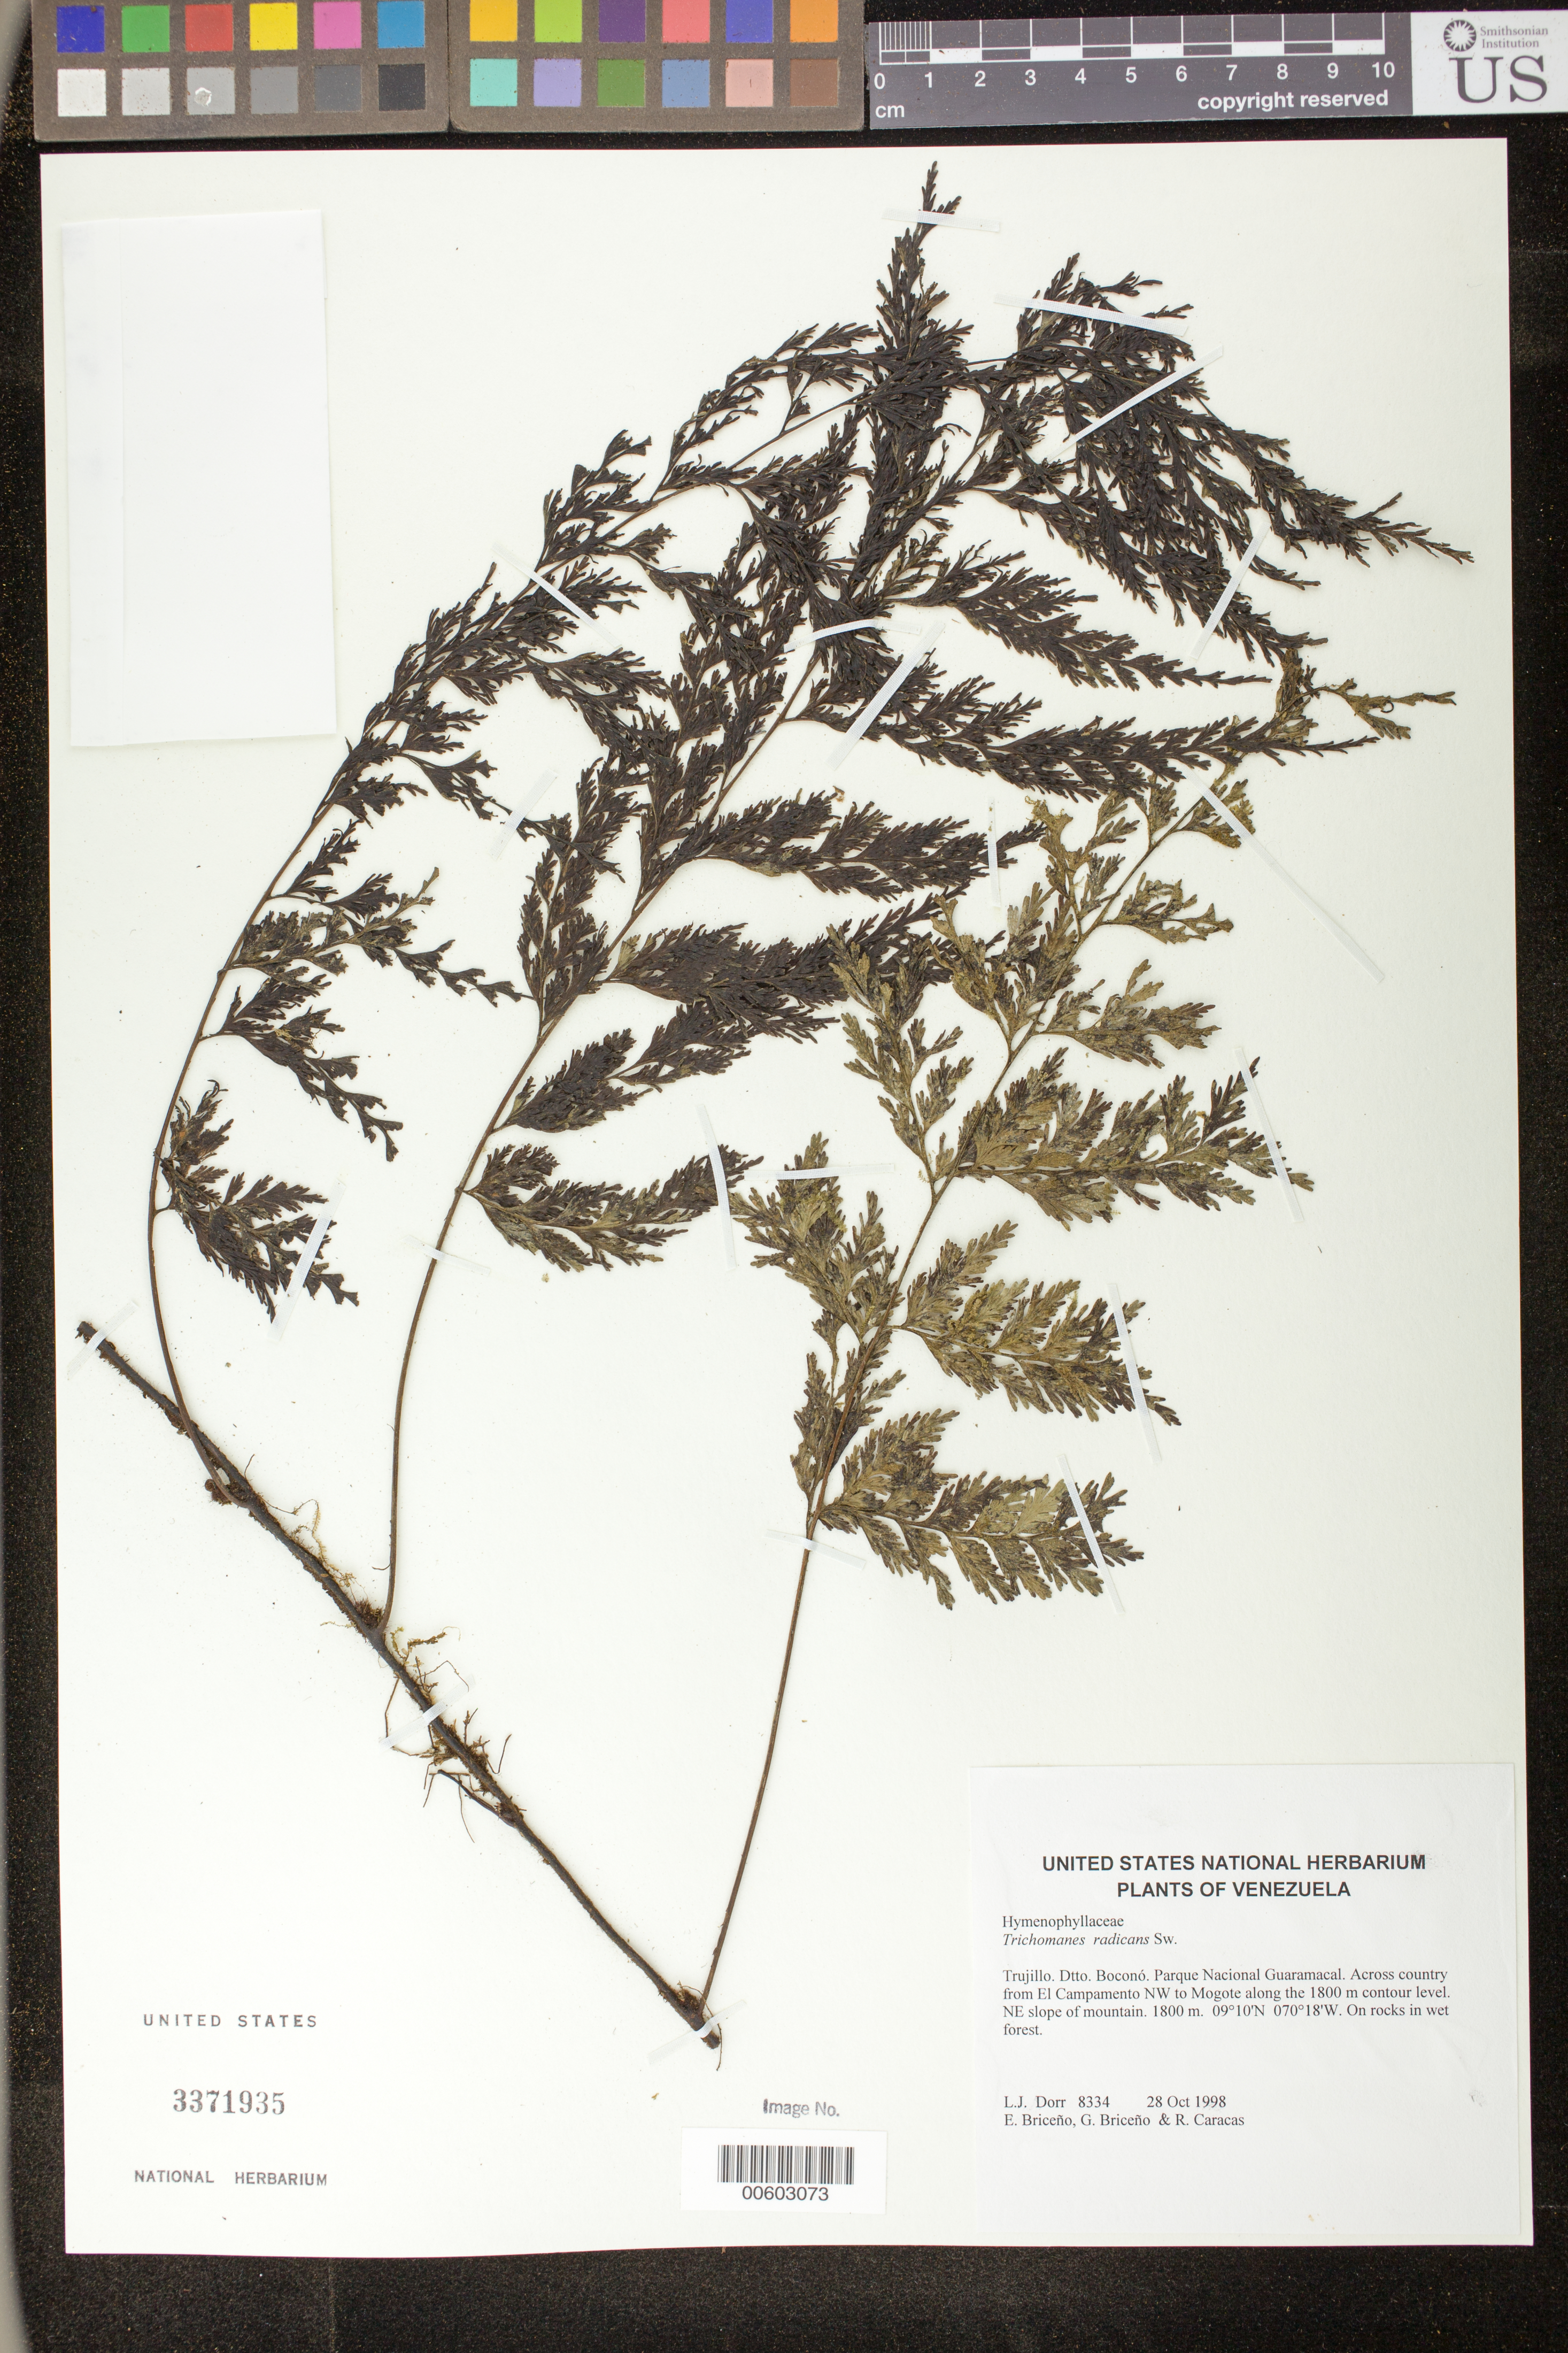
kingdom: Plantae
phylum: Tracheophyta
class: Polypodiopsida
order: Hymenophyllales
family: Hymenophyllaceae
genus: Trichomanes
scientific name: Trichomanes radicans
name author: Sw.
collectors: L. J. Dorr, E. Briceño, G. Briceño & R. Caracas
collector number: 8334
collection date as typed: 28 Oct 1998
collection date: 1998-10-28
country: Venezuela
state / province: Trujillo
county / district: Boconó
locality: Parque Nacional Guaramacal. Across country from El Campamento NW to Mogote along the 1800 m contour level. NE slope of mountain.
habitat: On rocks in wet forest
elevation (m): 1800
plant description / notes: CTES, F, UC, US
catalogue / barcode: US 3371935